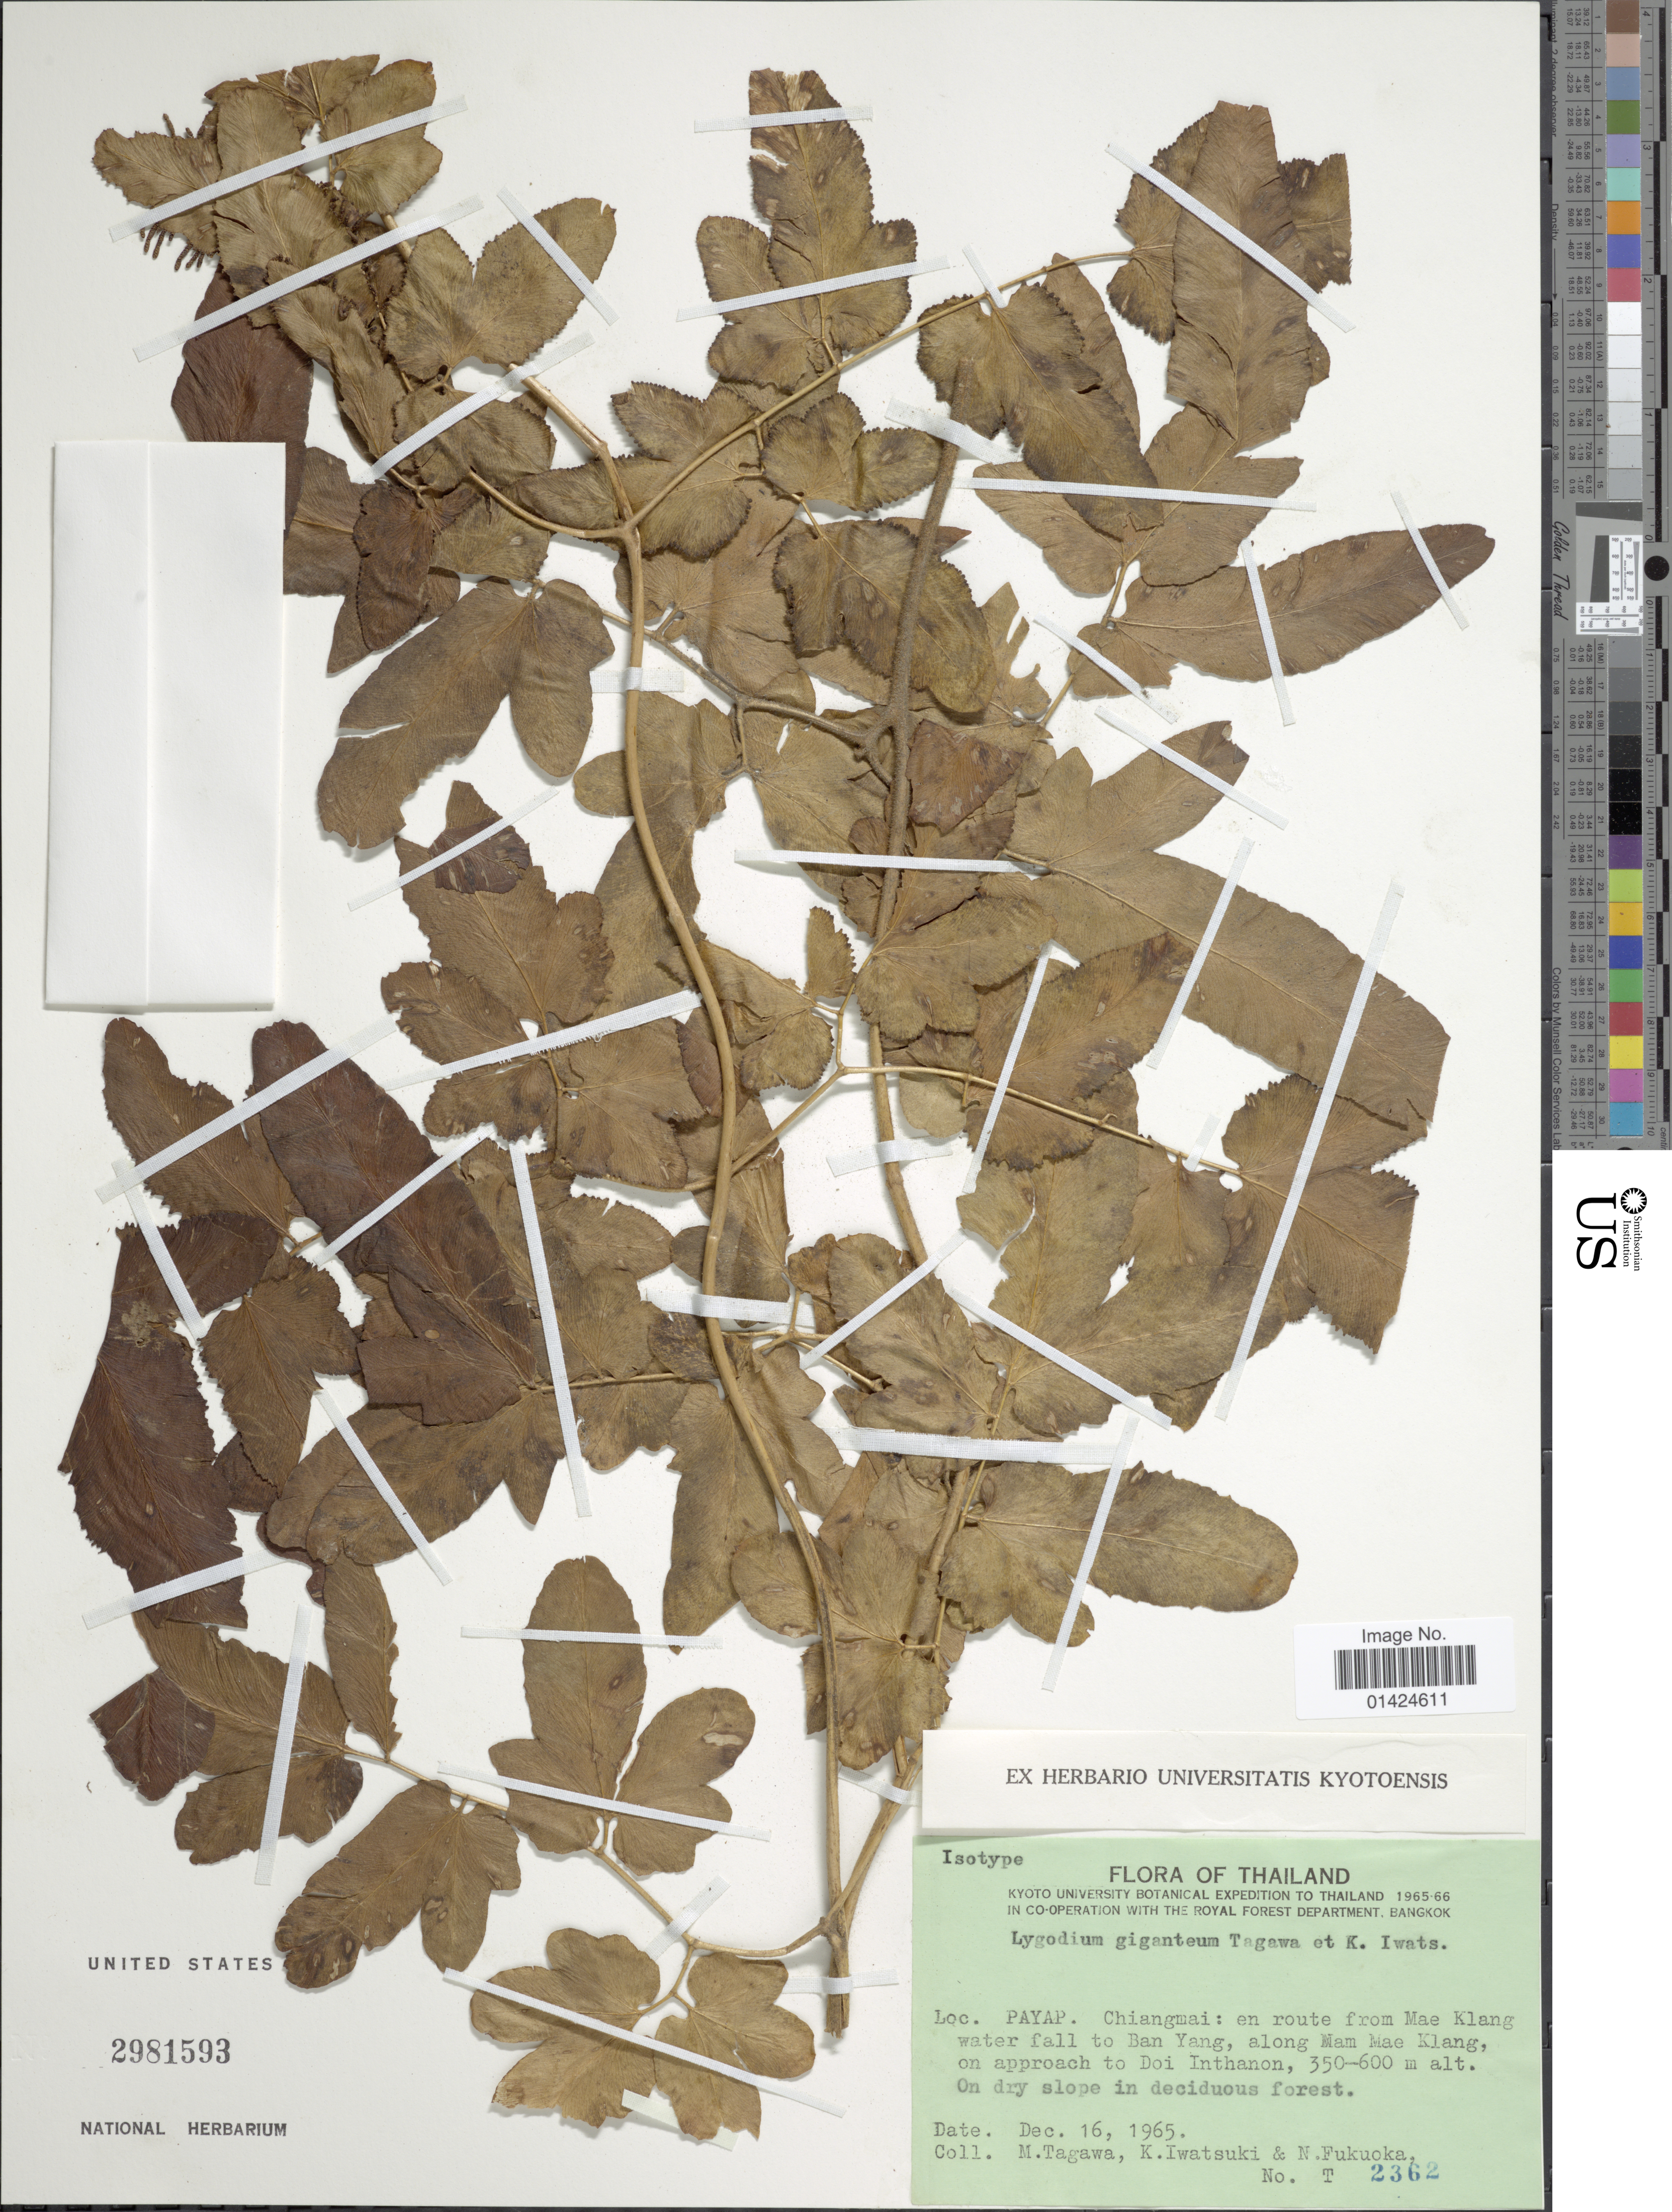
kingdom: Plantae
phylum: Tracheophyta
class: Polypodiopsida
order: Schizaeales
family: Lygodiaceae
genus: Lygodium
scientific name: Lygodium yunnanense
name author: Ching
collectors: M. Tagawa, K. Iwatsuki & N. Fukuoka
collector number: T 2362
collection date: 1965-12-16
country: Thailand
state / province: Chiang Mai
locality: Payap. En route from Mae Klang water fall to Ban Yang, along Mam Mae Klang, on approach to Di Inthanon.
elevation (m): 350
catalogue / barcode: US 2981593